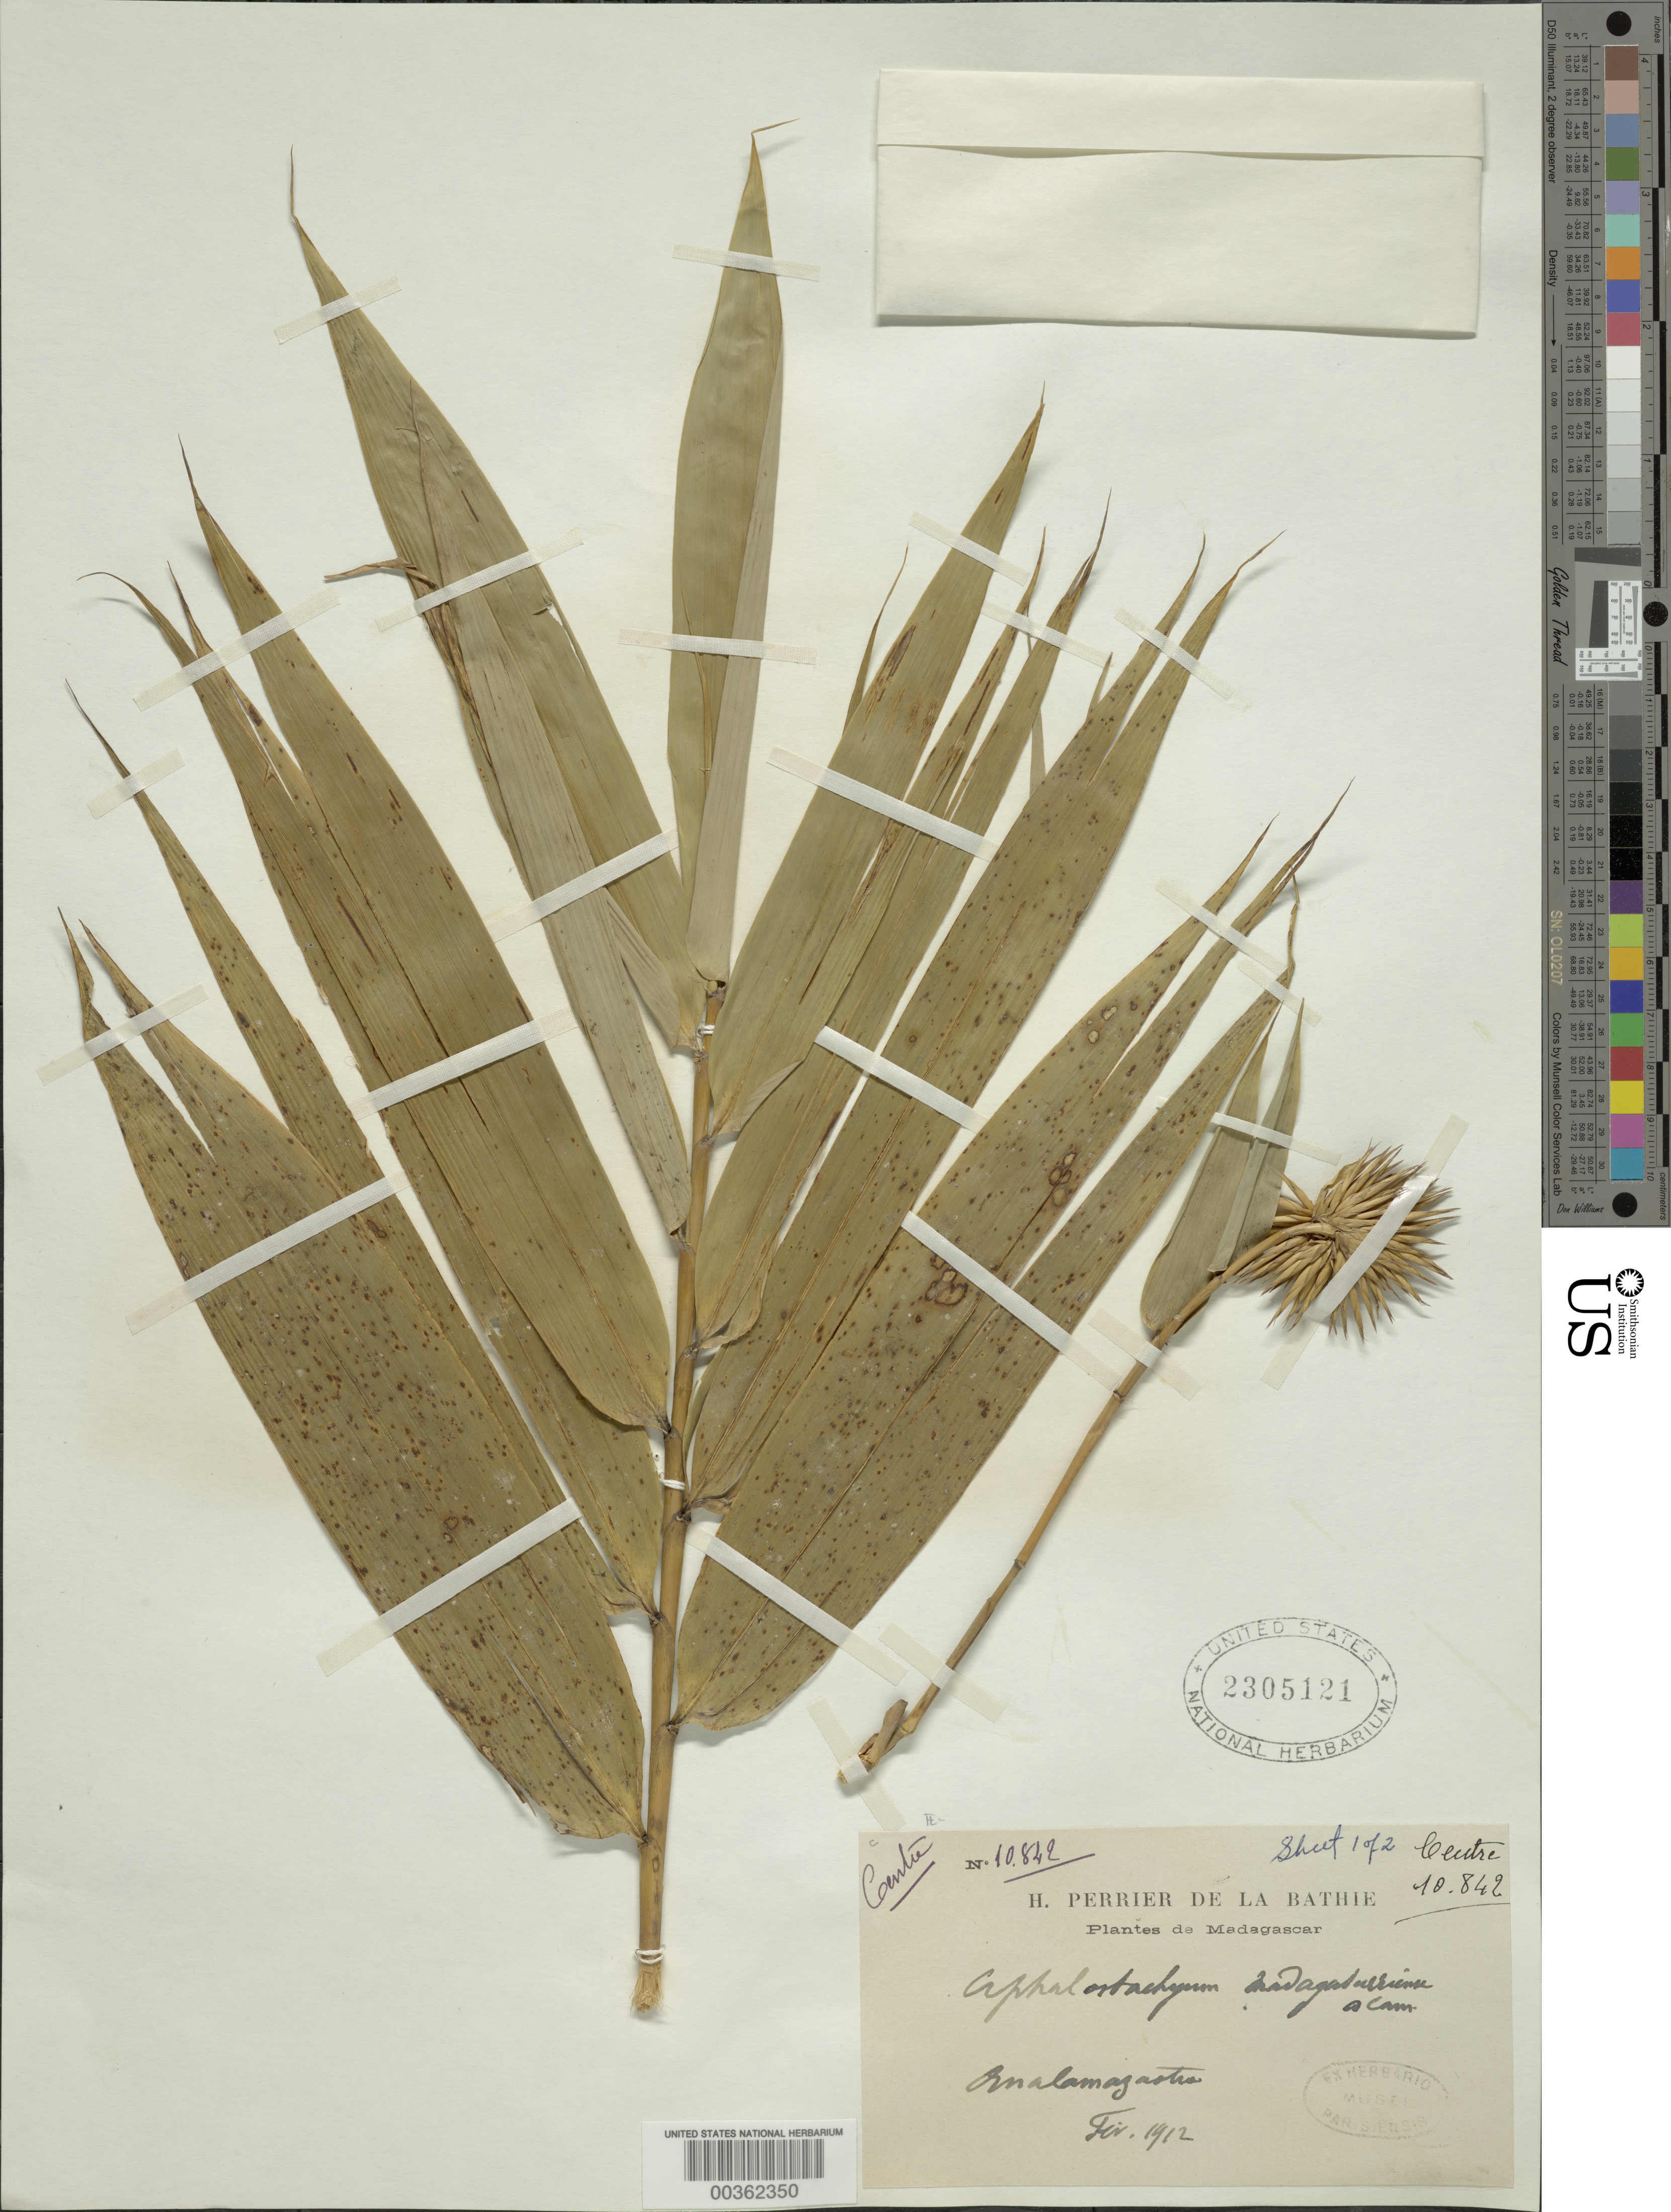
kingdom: Plantae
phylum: Tracheophyta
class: Liliopsida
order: Poales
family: Poaceae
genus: Cephalostachyum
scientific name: Cephalostachyum madagascariense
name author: A. Camus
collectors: H. Perrier de la Bâthie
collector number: Centre 10842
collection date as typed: Feb 1912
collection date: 1912-02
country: Madagascar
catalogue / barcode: US 2305121